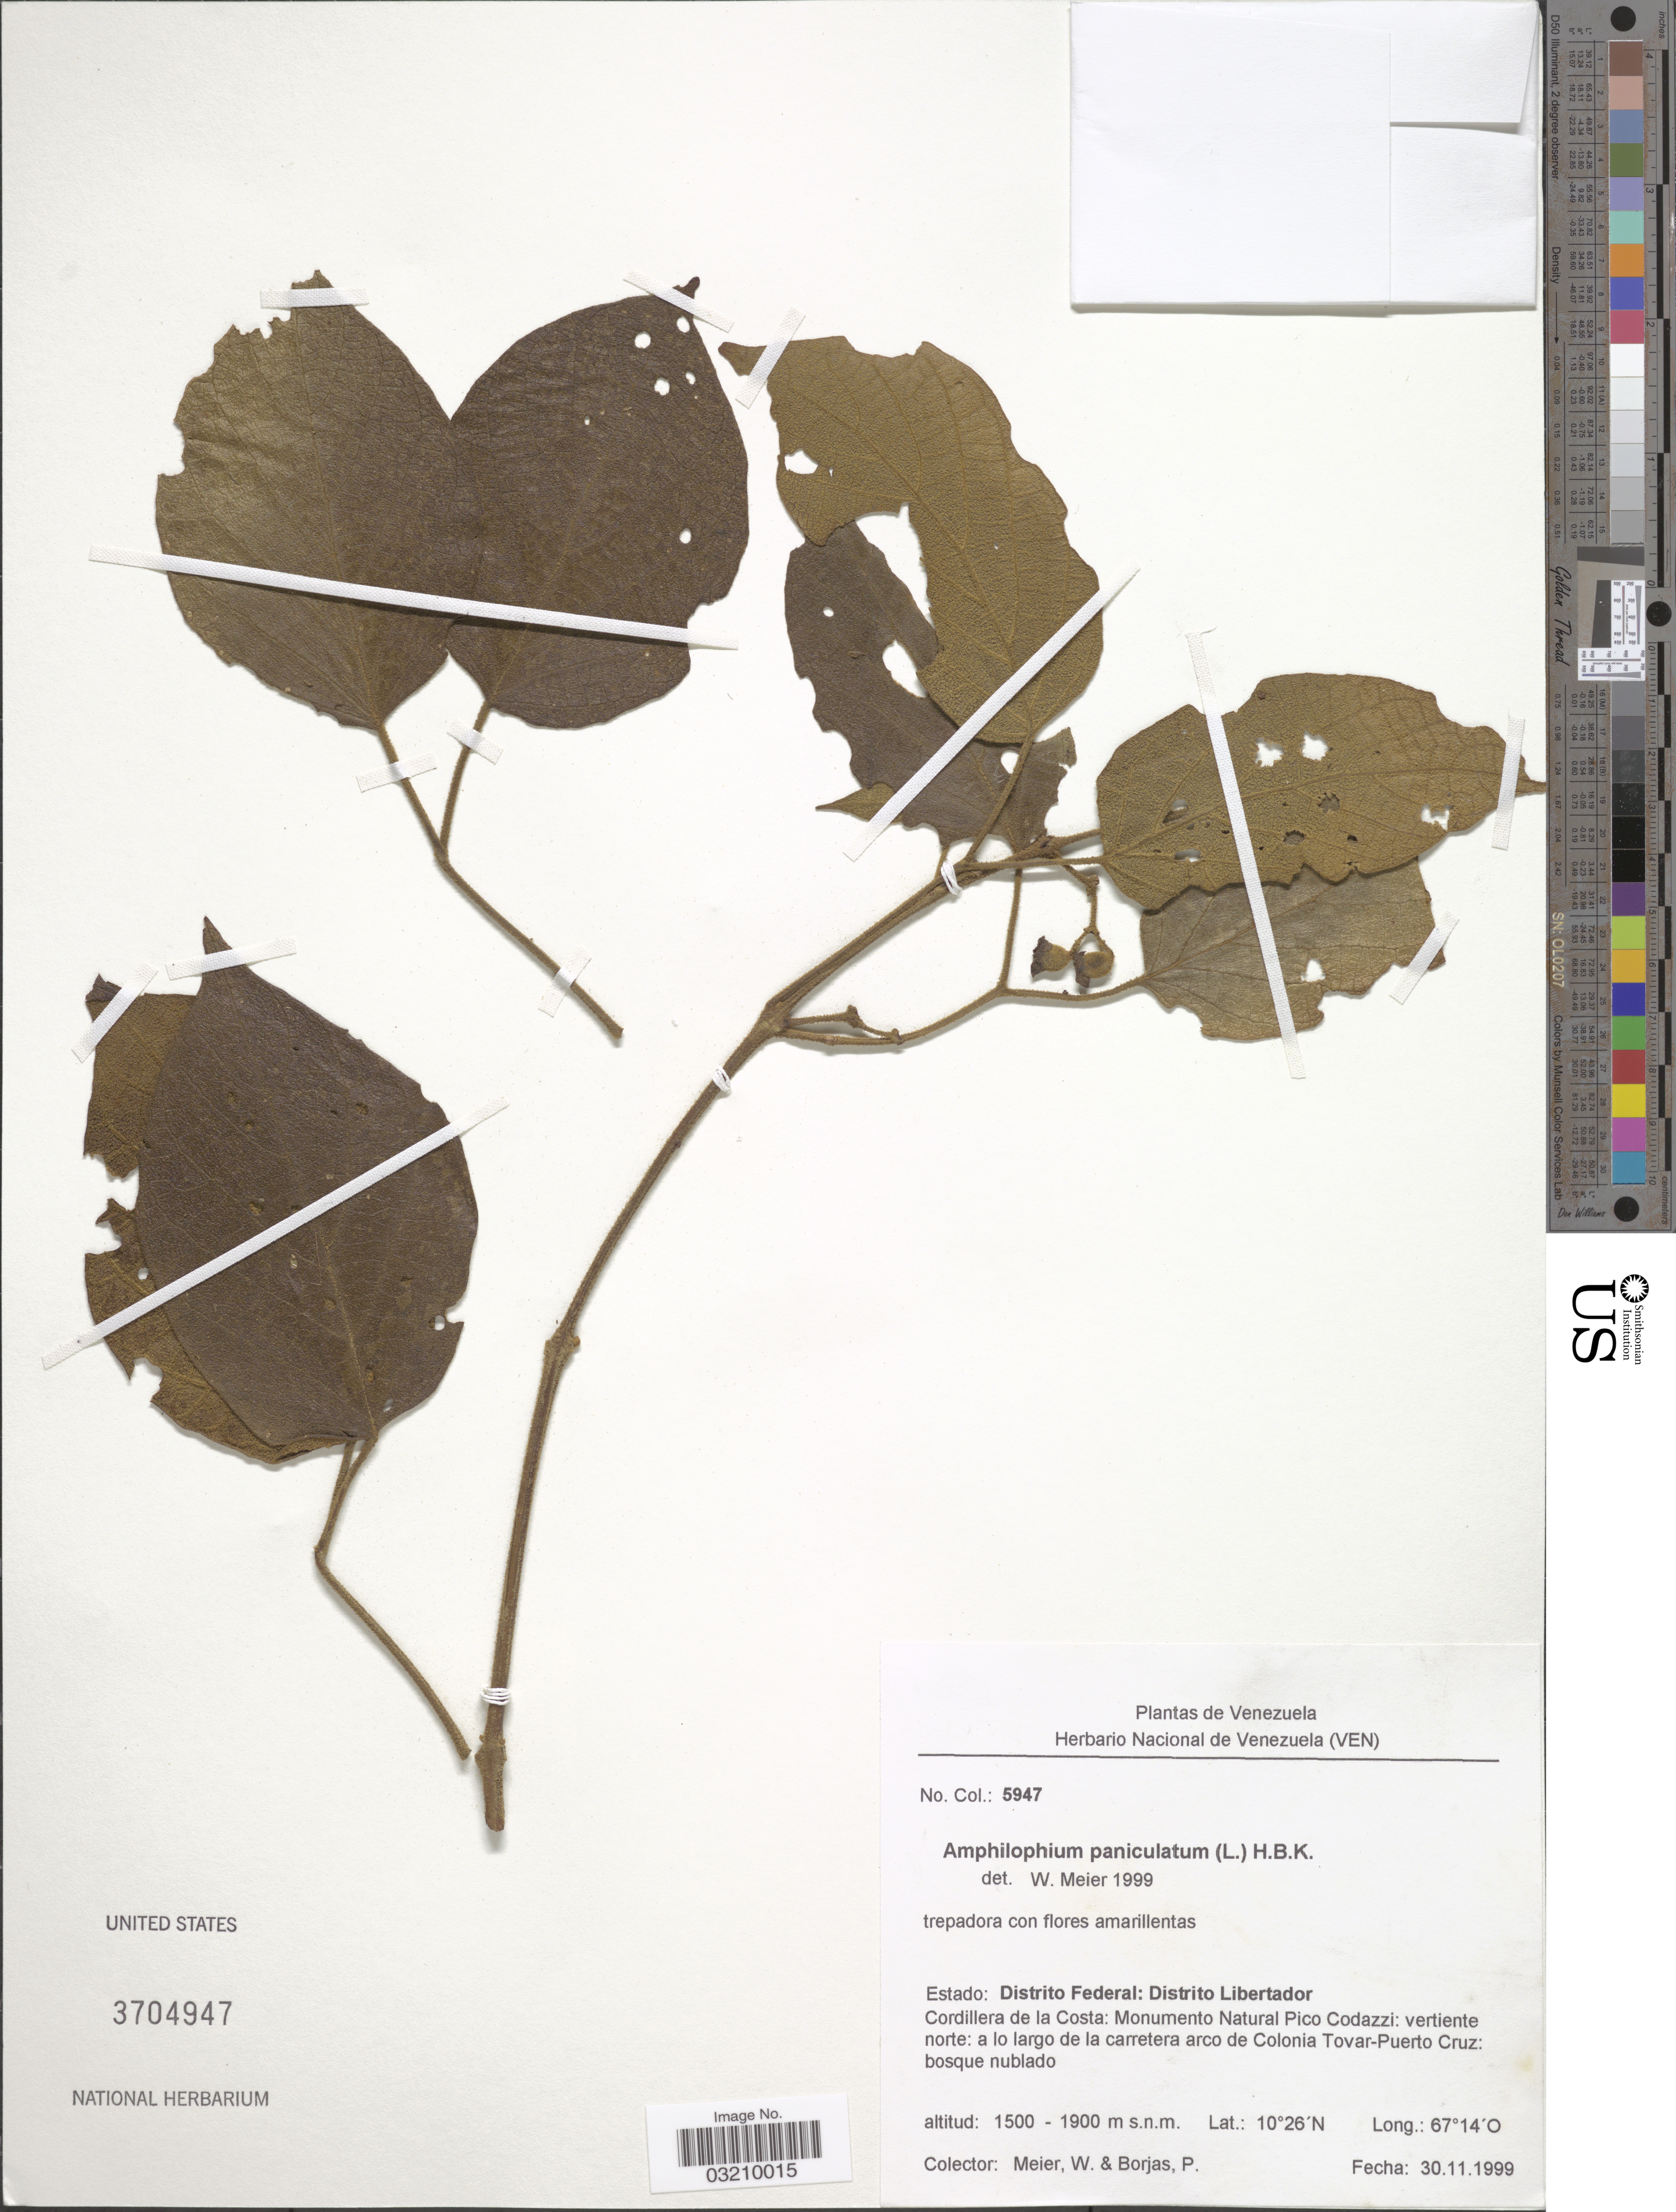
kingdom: Plantae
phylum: Tracheophyta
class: Magnoliopsida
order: Lamiales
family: Bignoniaceae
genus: Amphilophium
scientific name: Amphilophium paniculatum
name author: (L.) Kunth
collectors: W. Meier & P. Borjas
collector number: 5947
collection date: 1999-11-30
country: Venezuela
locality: Estado: Distrito Federal: Distrito Libertador. Cordillera de la Costa: Monumento Natural Pico Codazzi: vertiente norte: a lo largo de la carretera arco de Colonia Tovar-Puerto Cruz.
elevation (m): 1500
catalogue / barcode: US 3704947